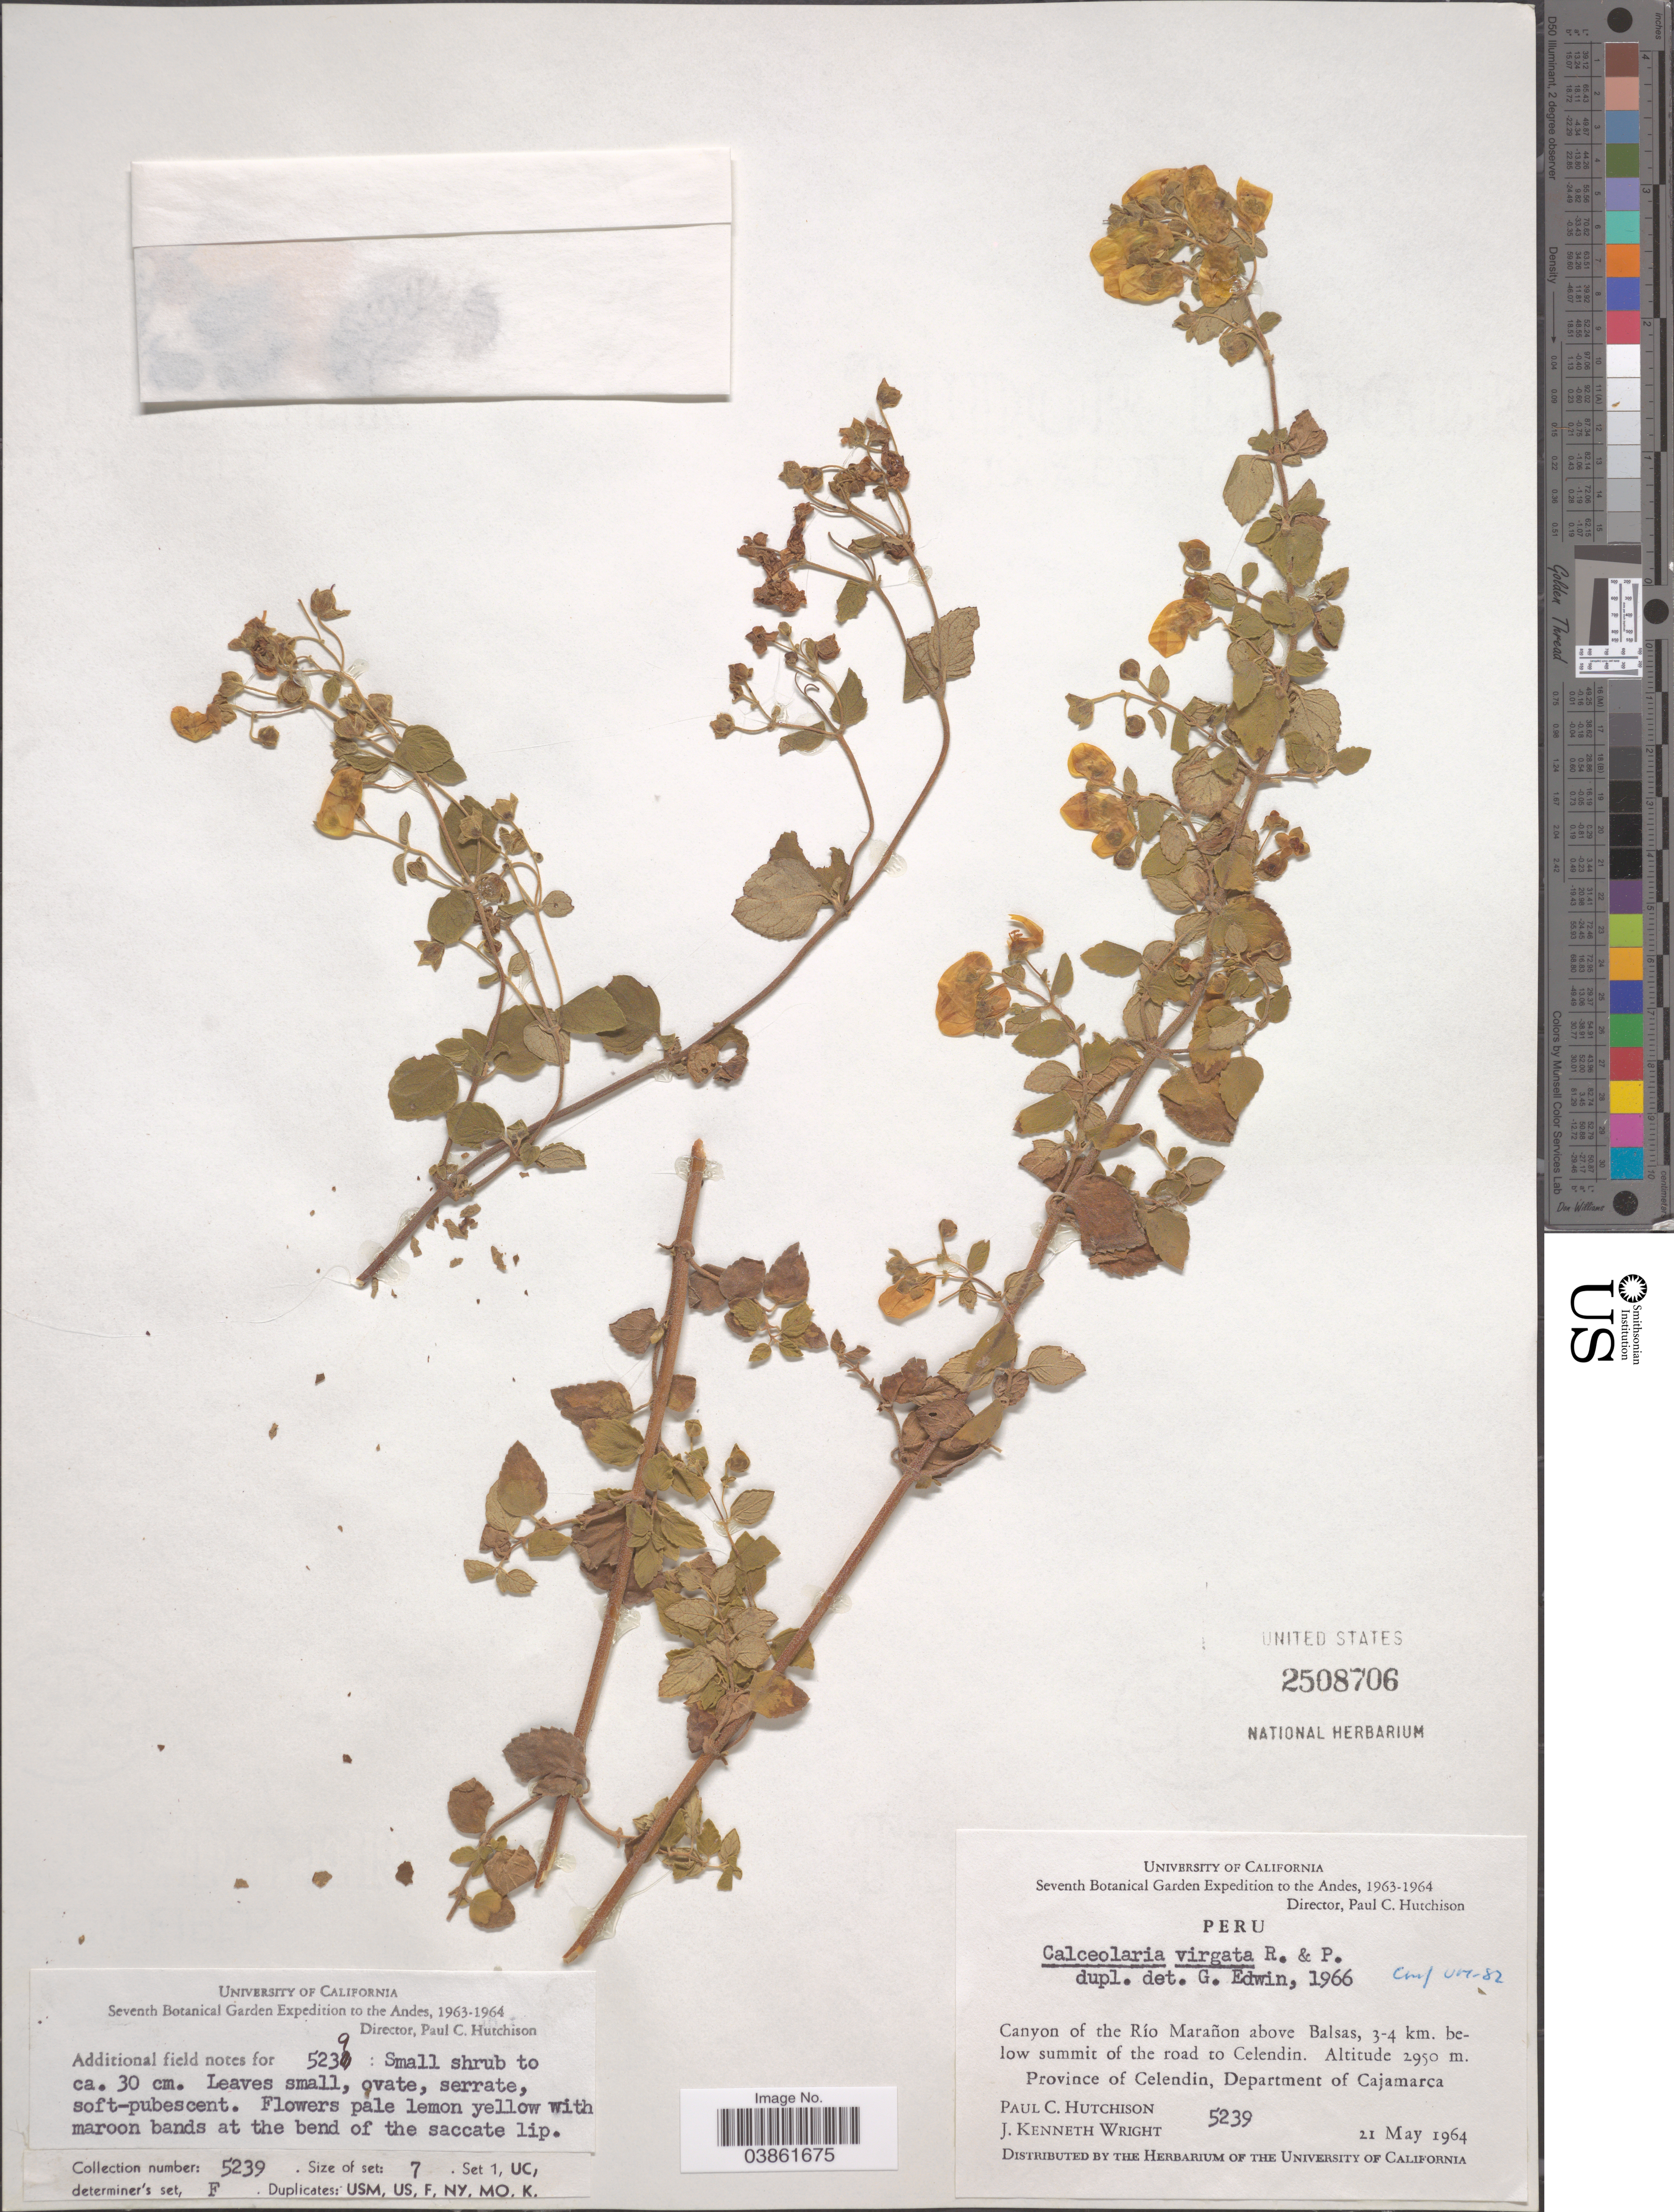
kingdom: Plantae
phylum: Tracheophyta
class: Magnoliopsida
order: Lamiales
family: Calceolariaceae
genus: Calceolaria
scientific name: Calceolaria virgata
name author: Ruiz & Pav.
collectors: P. C. Hutchison & J. K. Wright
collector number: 5239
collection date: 1964-05-21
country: Peru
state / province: Cajamarca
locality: The Andes. Canyon of the Río Marañon above Balsas, 3-4 km. below summit of the road to Celendin. Province of Celendin, Department of Cajamarca.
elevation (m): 2950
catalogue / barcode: US 2508706